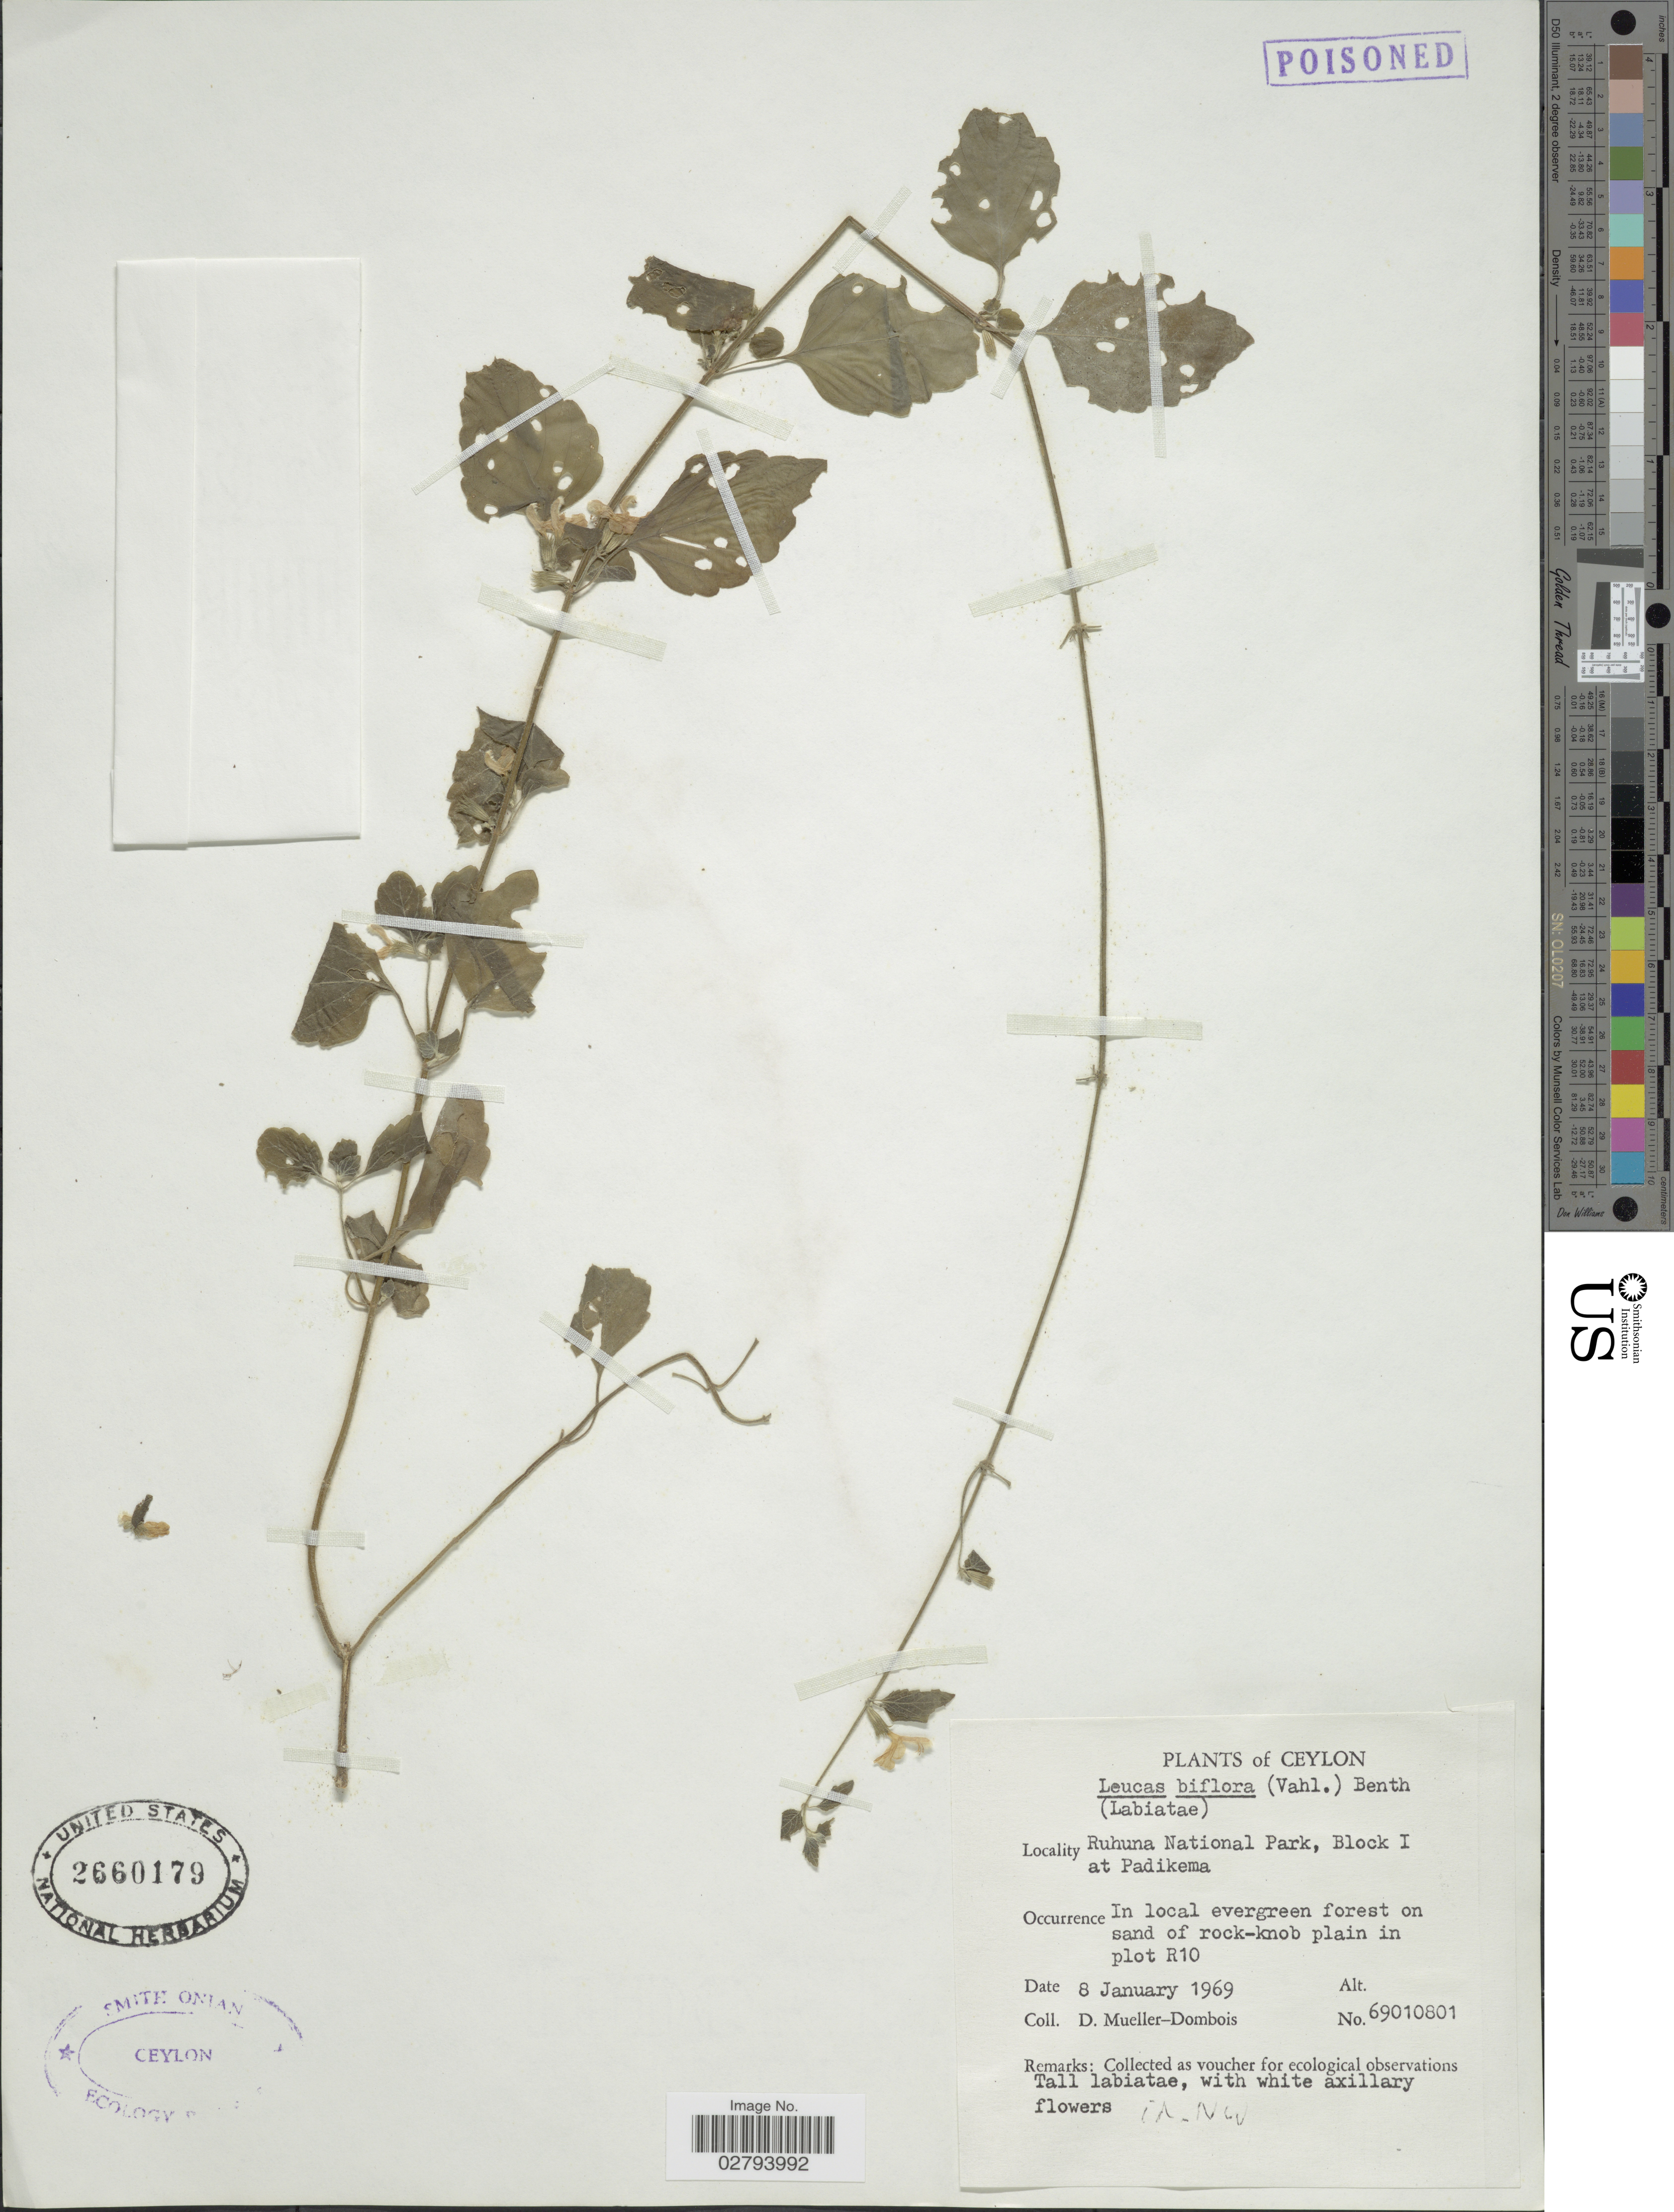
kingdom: Plantae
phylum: Tracheophyta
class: Magnoliopsida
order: Lamiales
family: Lamiaceae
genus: Leucas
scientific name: Leucas biflora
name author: (Vahl) Sm.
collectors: D. Mueller-Dombois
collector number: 69010801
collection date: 1969-01-08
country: Sri Lanka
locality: Ceylon, Ruhuna National Park, Block I at Padikema, plot R10.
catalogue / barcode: US 2660179